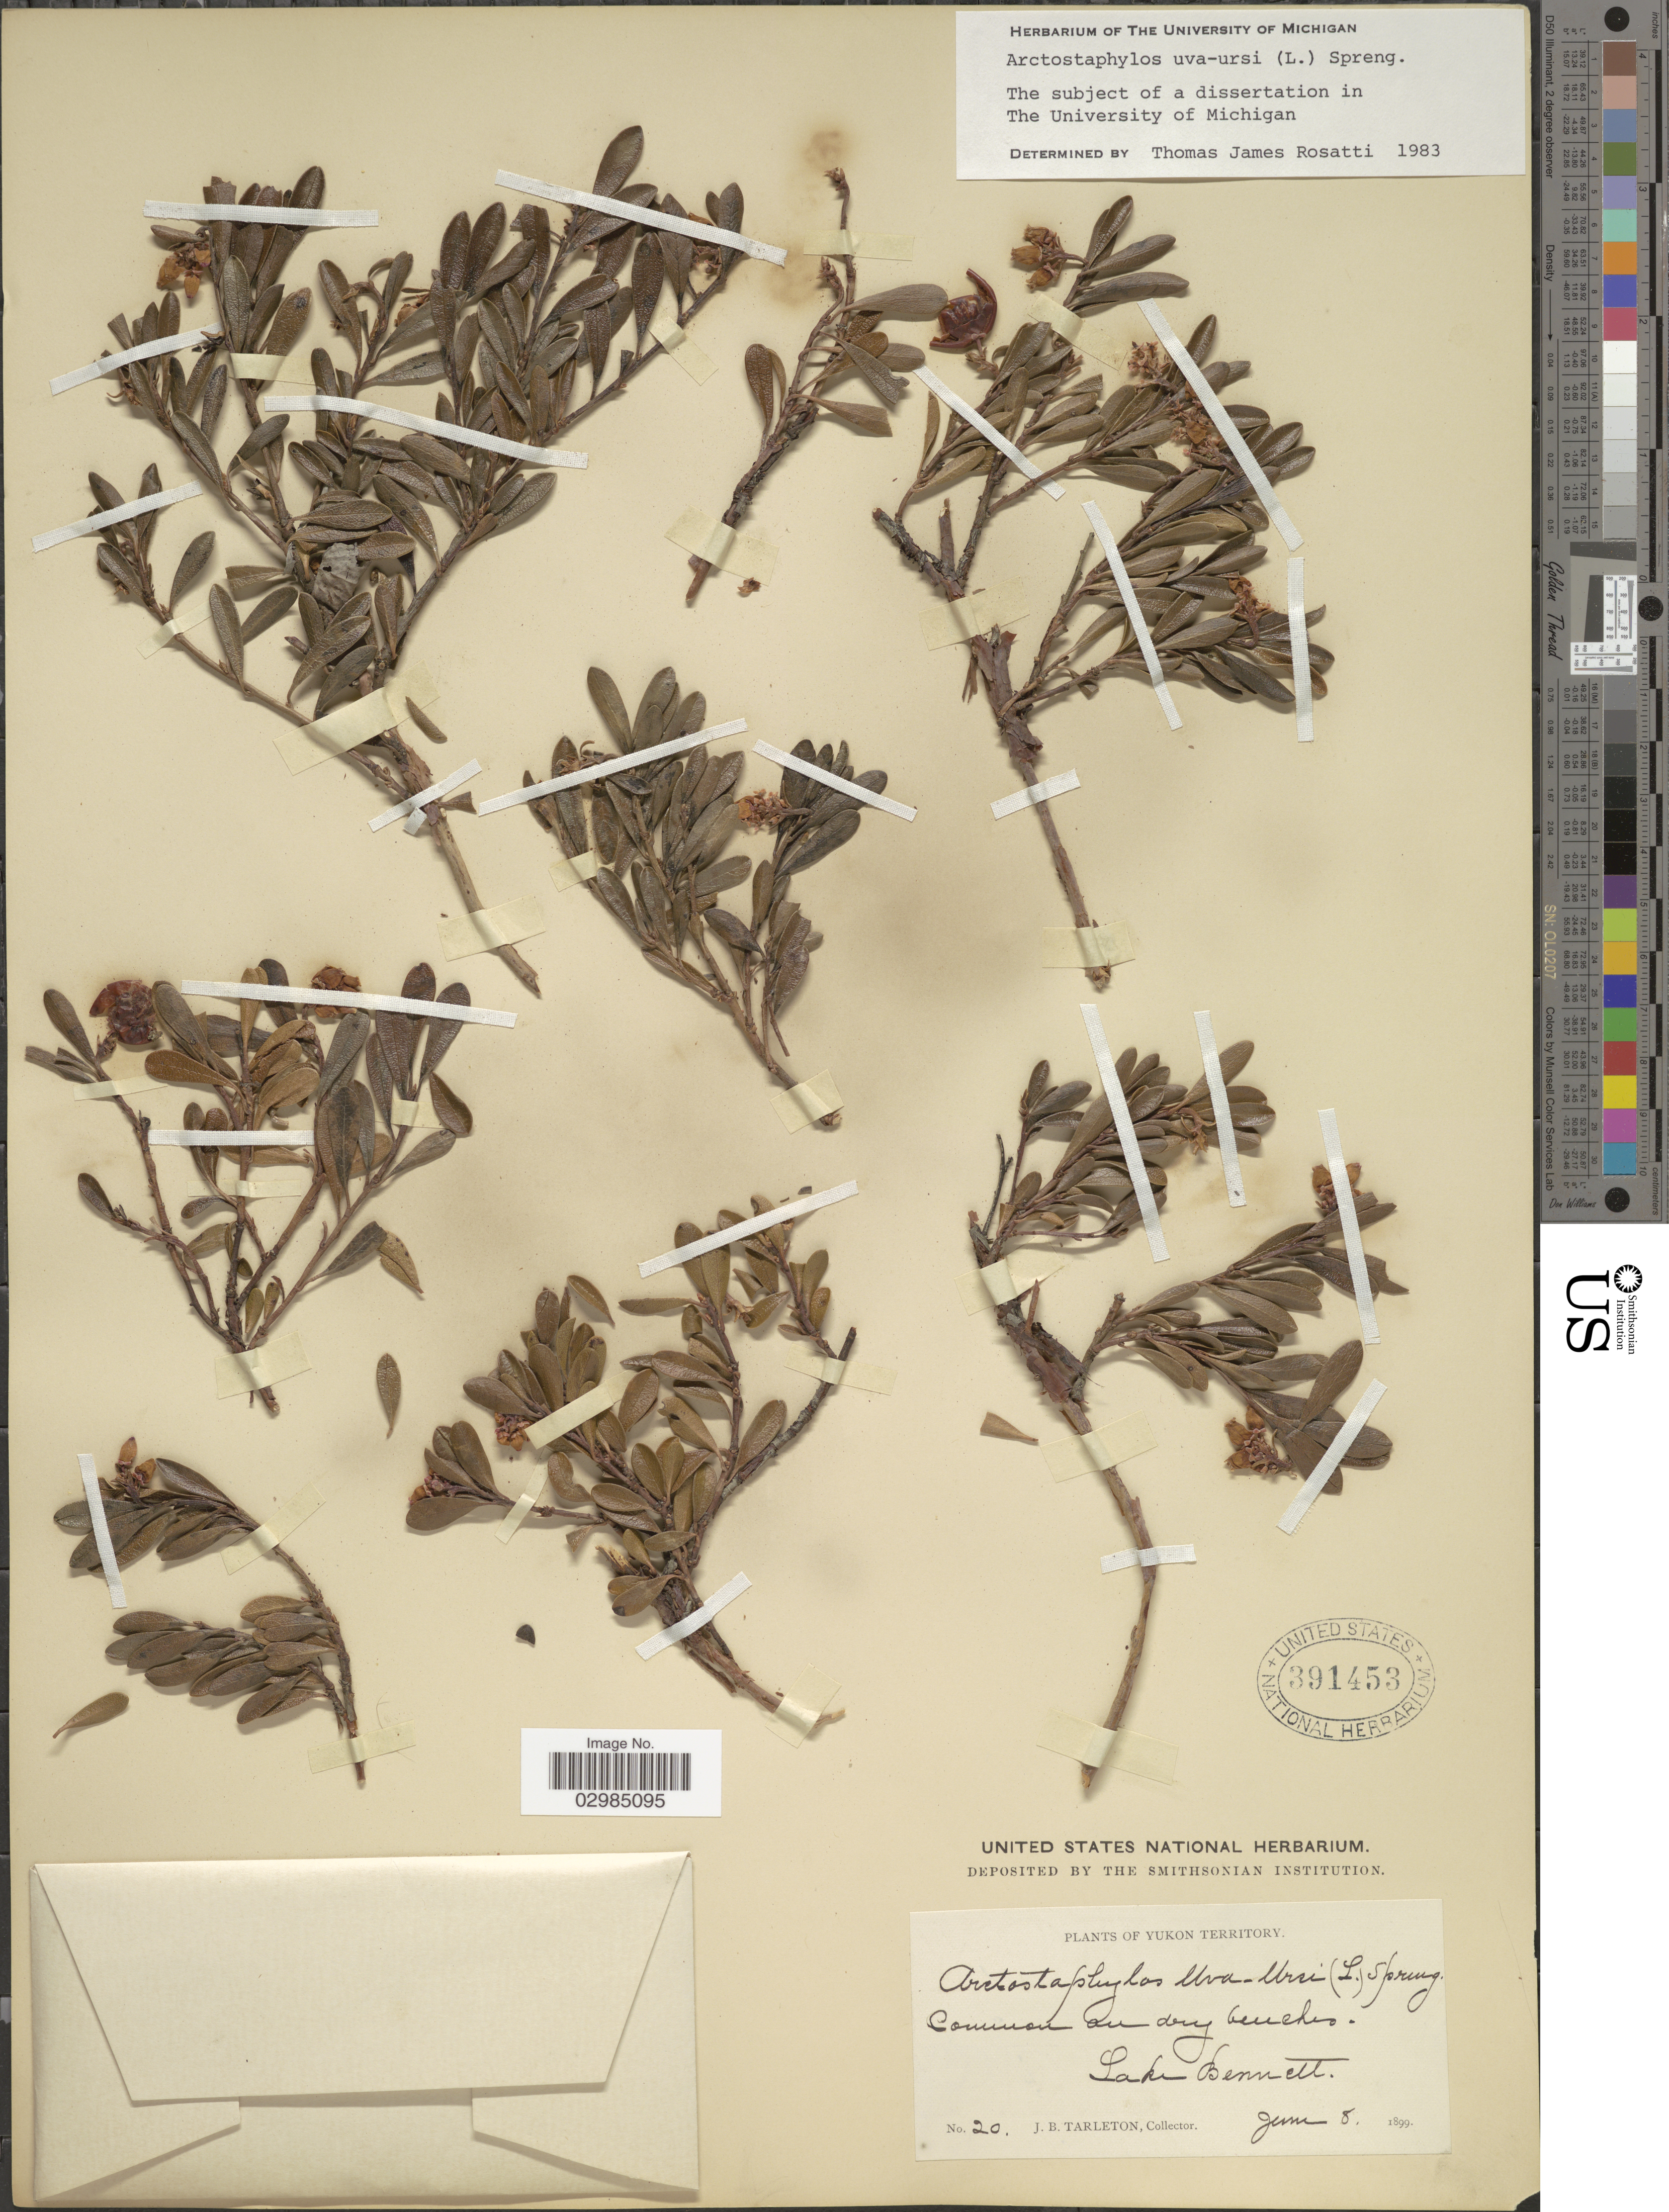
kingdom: Plantae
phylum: Tracheophyta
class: Magnoliopsida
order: Ericales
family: Ericaceae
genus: Arctostaphylos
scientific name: Arctostaphylos uva-ursi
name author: (L.) Spreng.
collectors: J. Tarleton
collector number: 20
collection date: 1899-06-08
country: Canada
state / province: Yukon Territory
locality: Lake Bennett.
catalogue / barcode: US 391453